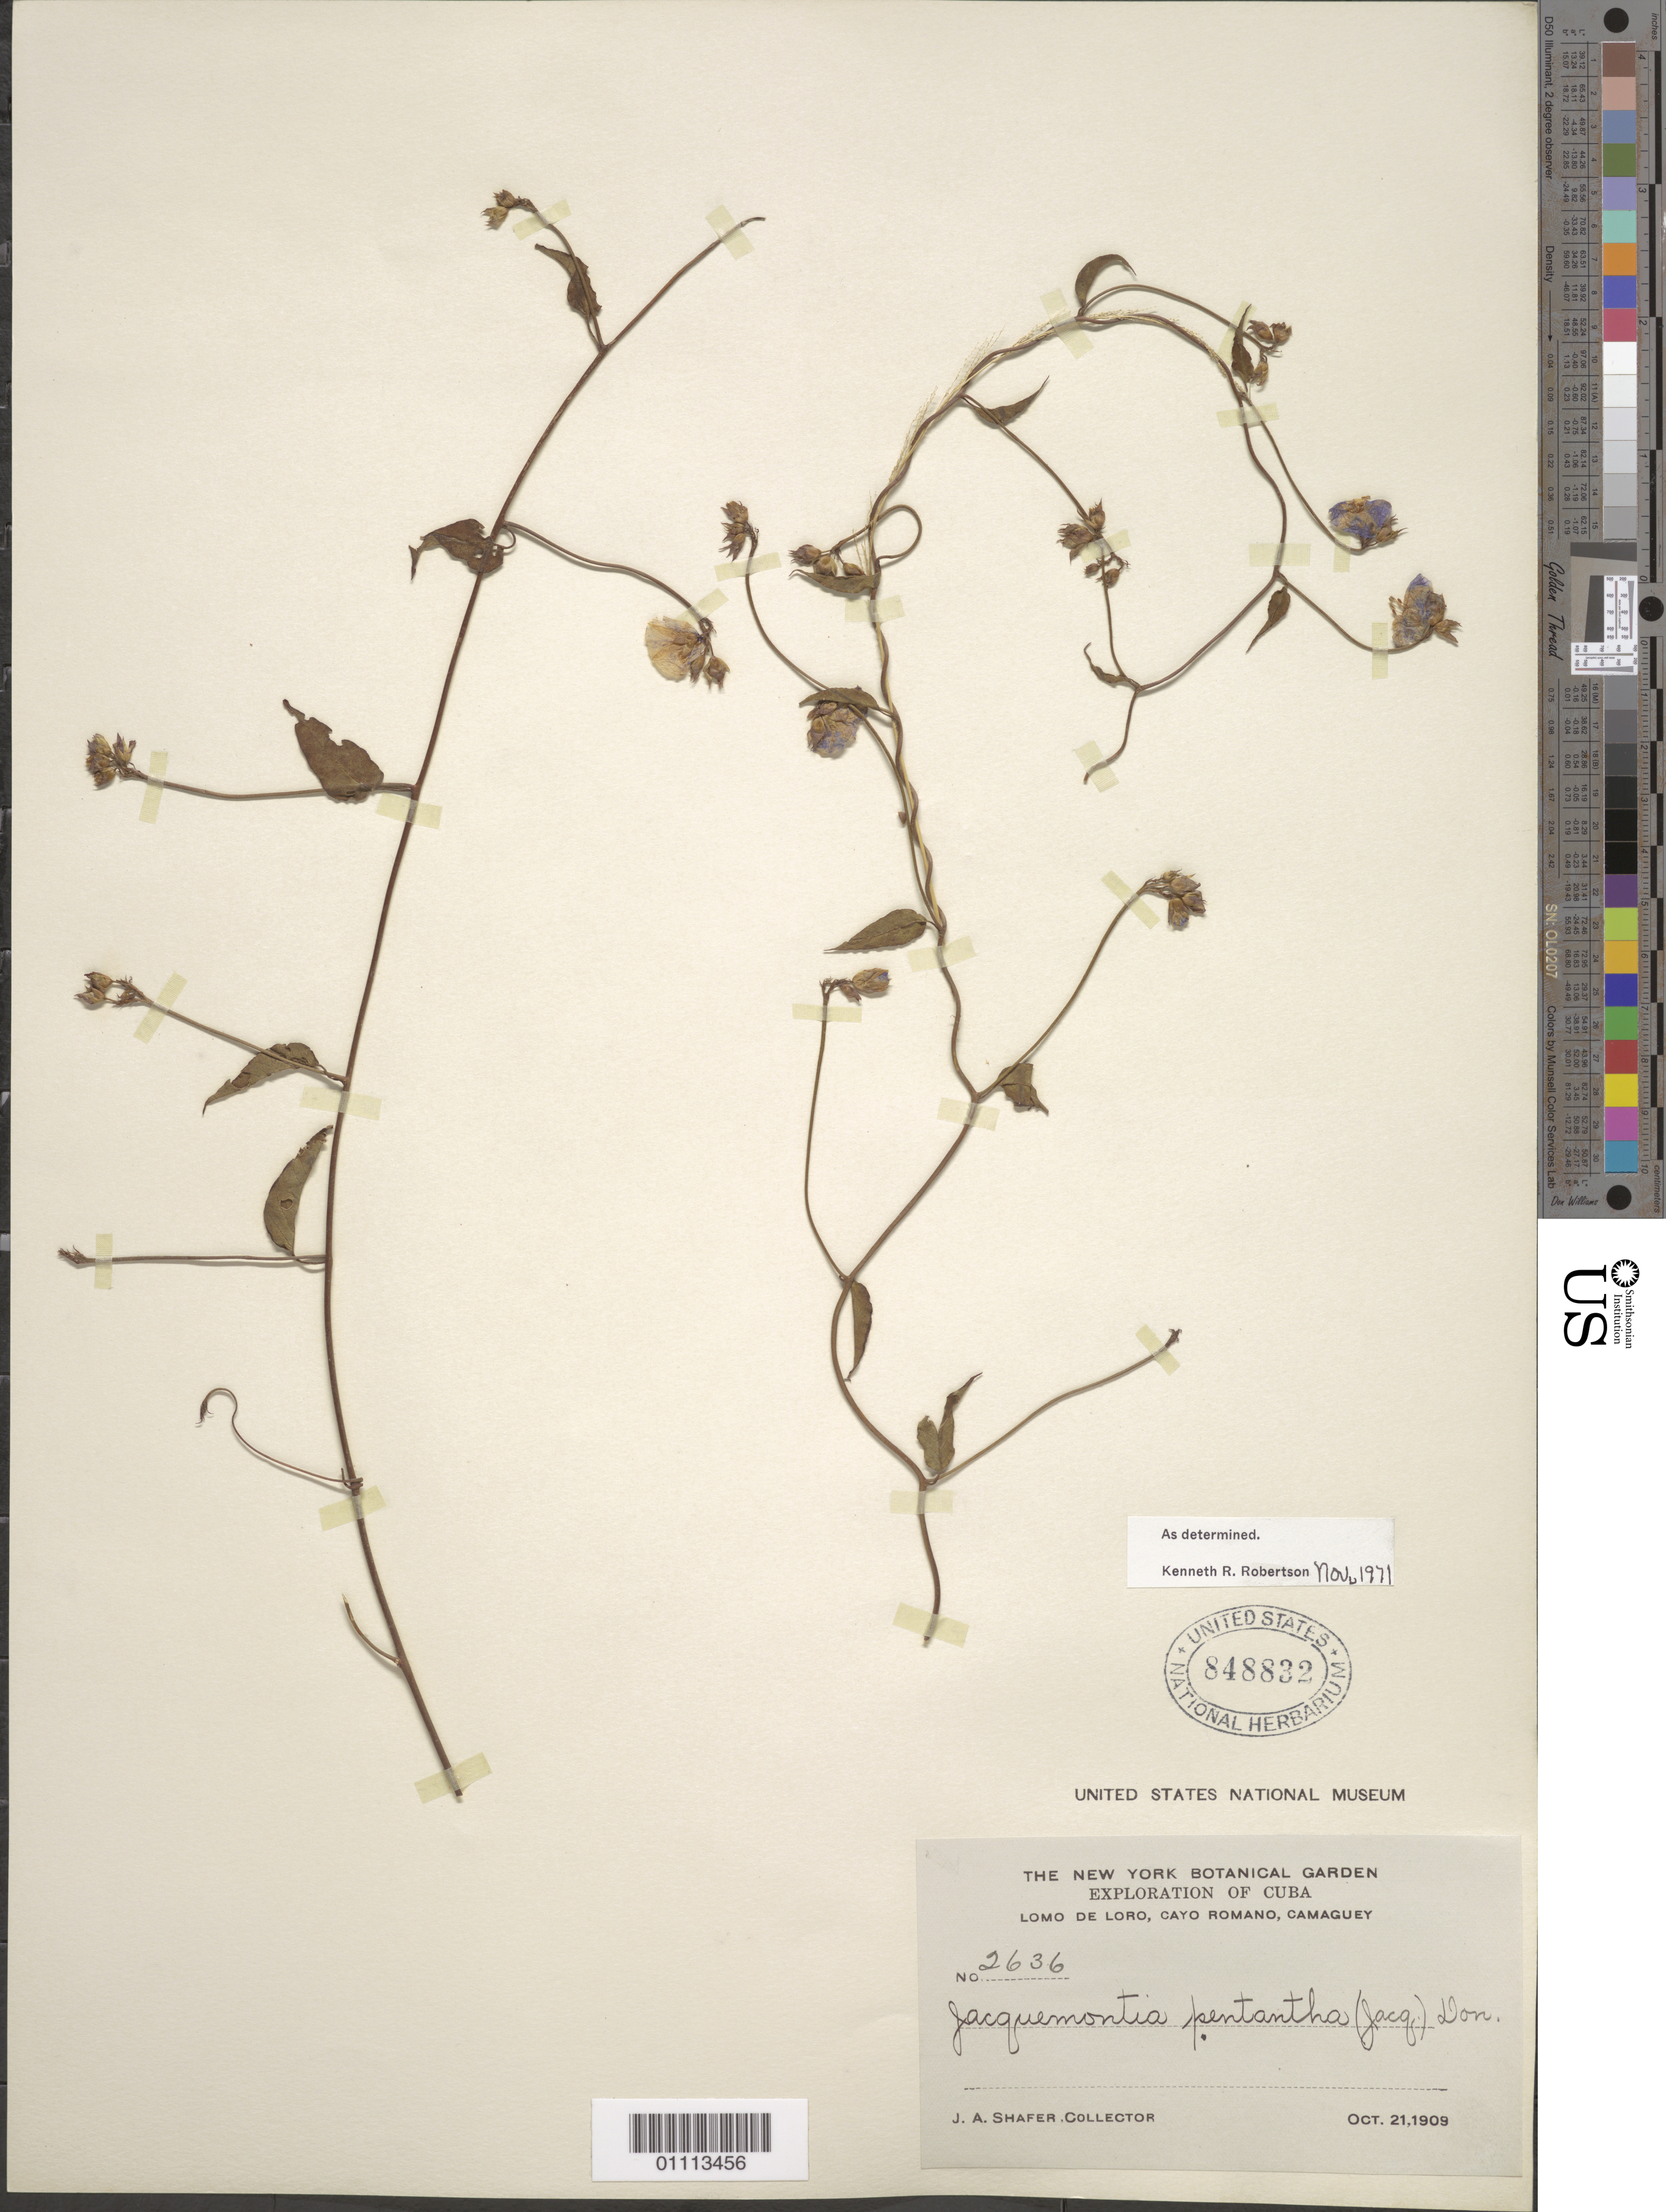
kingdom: Plantae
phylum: Tracheophyta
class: Magnoliopsida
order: Solanales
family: Convolvulaceae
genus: Jacquemontia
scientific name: Jacquemontia pentanthos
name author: (Jacq.) G. Don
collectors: J. A. Shafer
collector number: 2636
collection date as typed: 21 Oct 1909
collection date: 1909-10-21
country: Cuba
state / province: Camagüey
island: Cuba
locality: Lomo de Loro, Cayo Romano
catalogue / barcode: US 848832